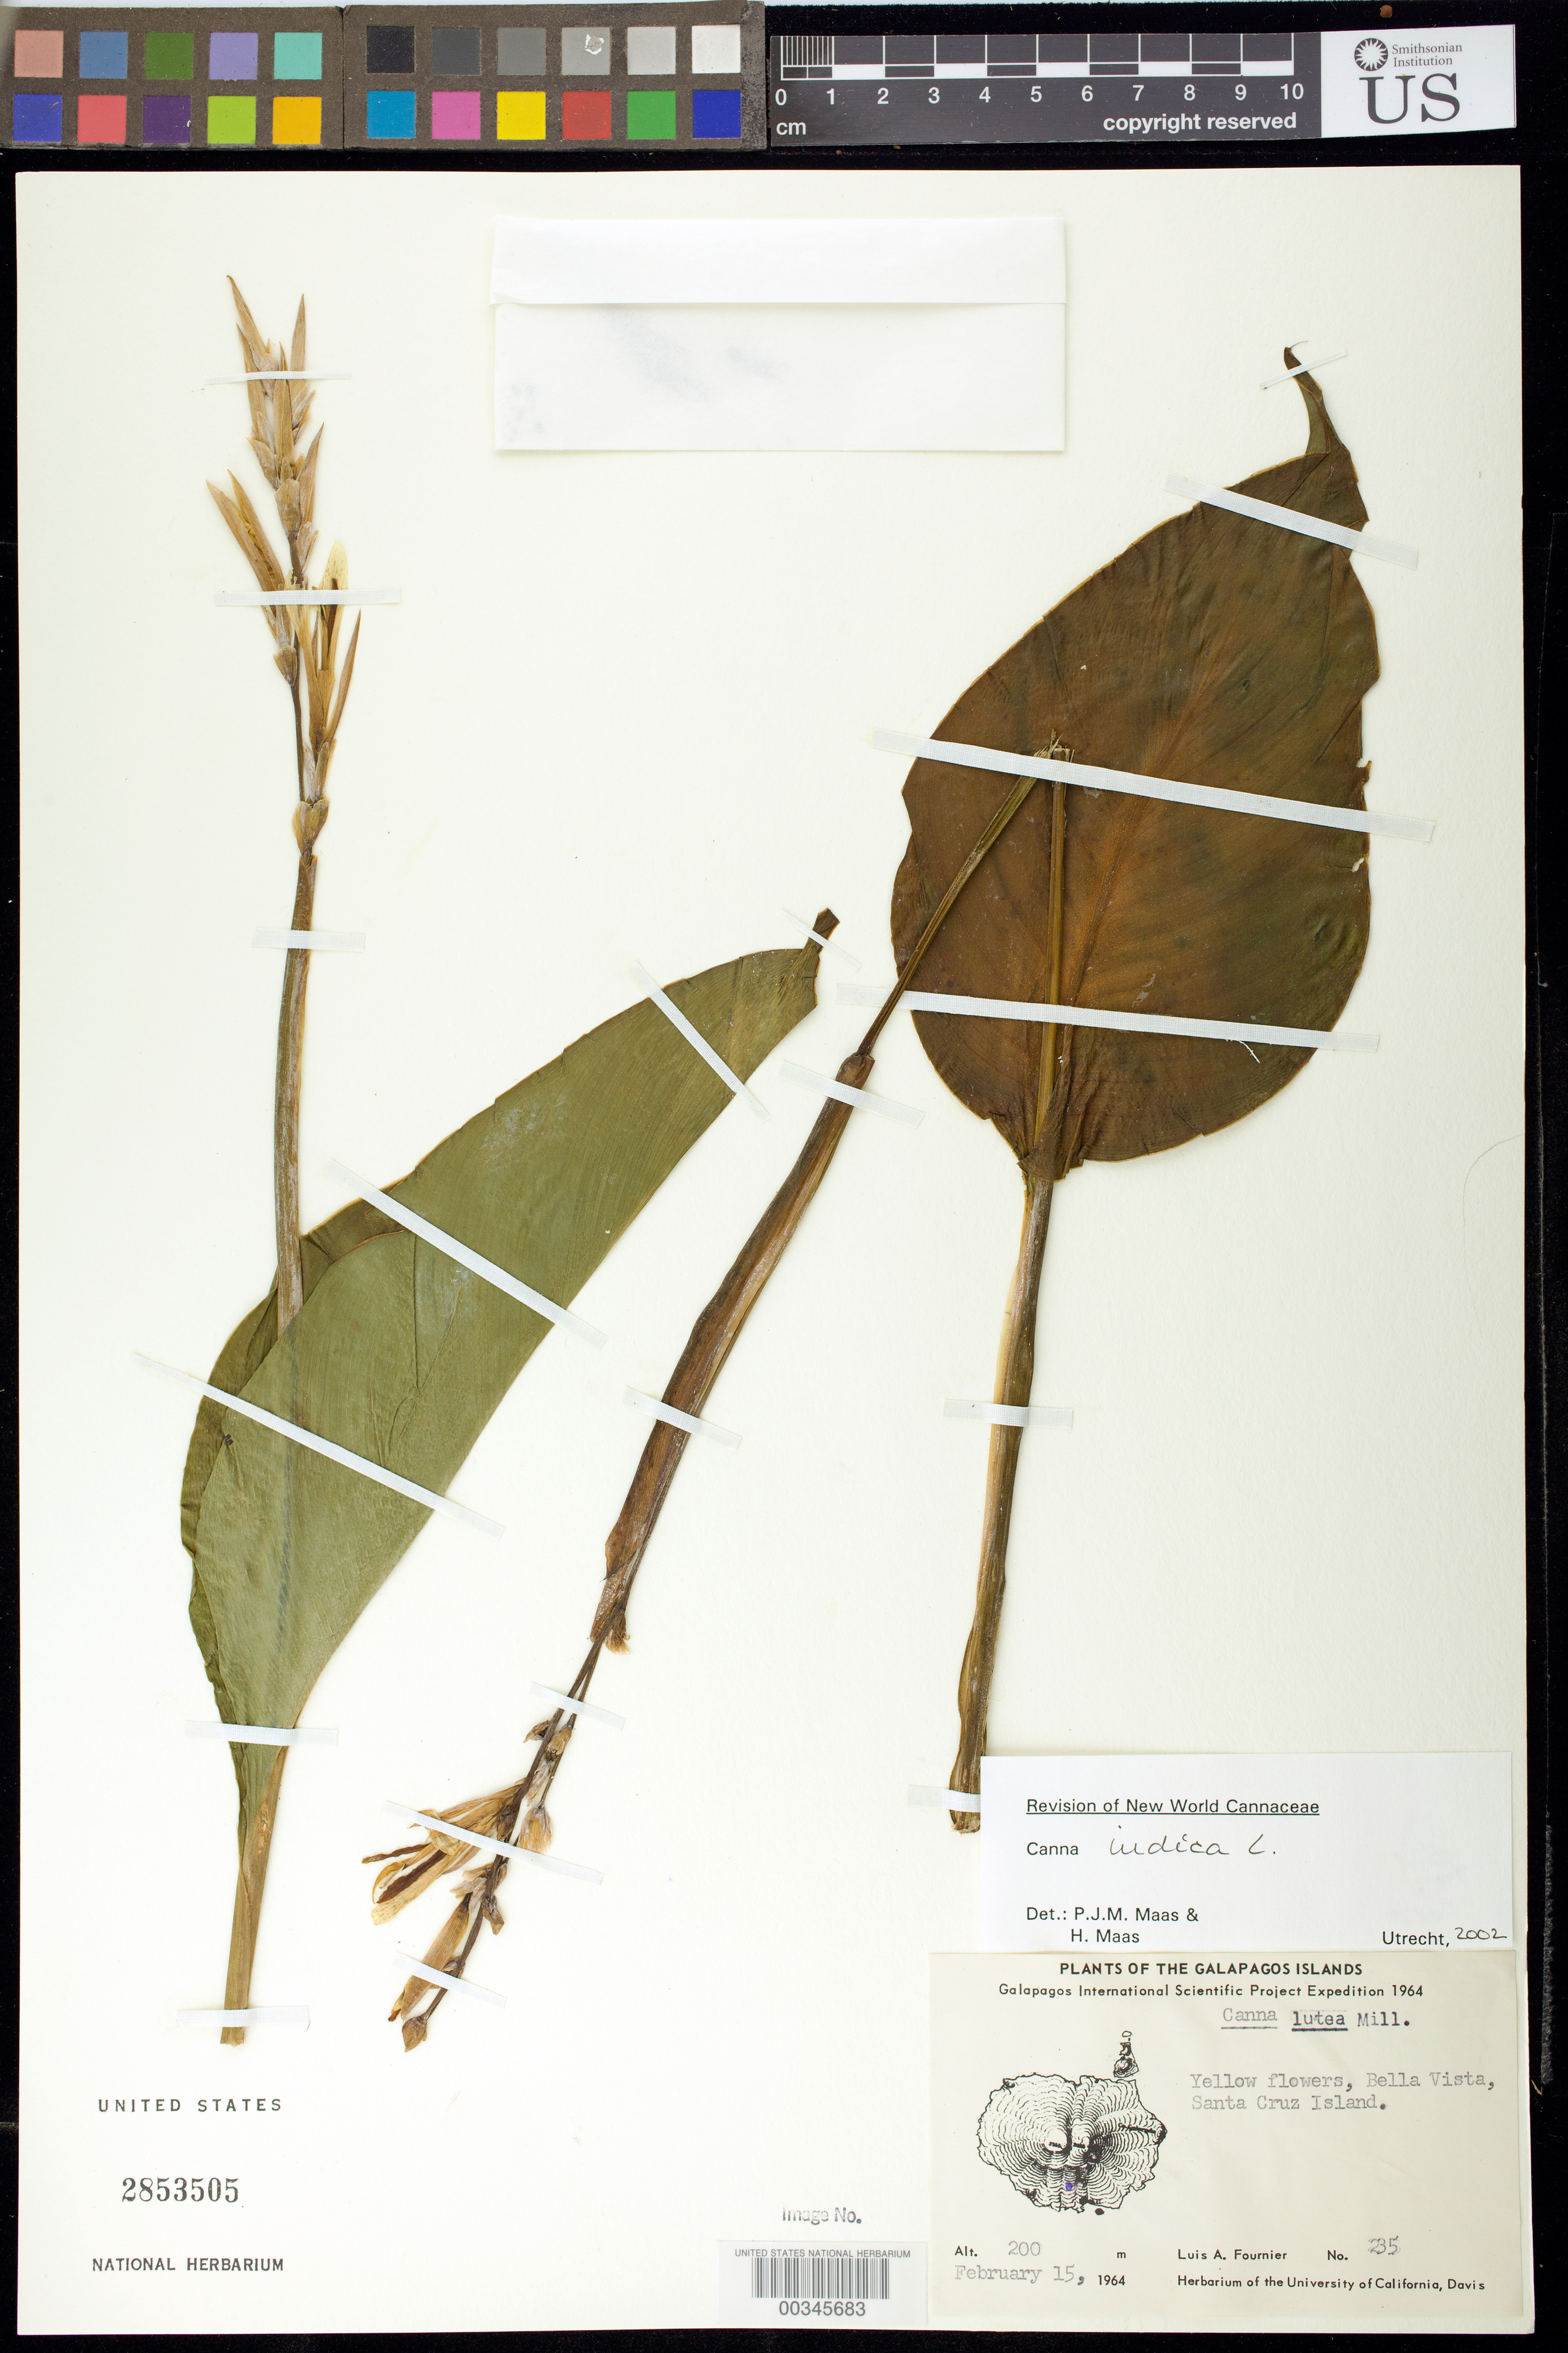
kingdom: Plantae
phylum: Tracheophyta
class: Liliopsida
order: Zingiberales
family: Cannaceae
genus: Canna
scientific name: Canna indica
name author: L.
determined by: Maas, Paul J. M.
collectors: L. A. Fournier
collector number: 235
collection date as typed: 15 Feb 1964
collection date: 1964-02-15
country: Ecuador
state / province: Colón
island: Santa Cruz [Indefatigable, Chaves]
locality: Bella Vista [Santa Cruz I.]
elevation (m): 200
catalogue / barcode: US 2853505